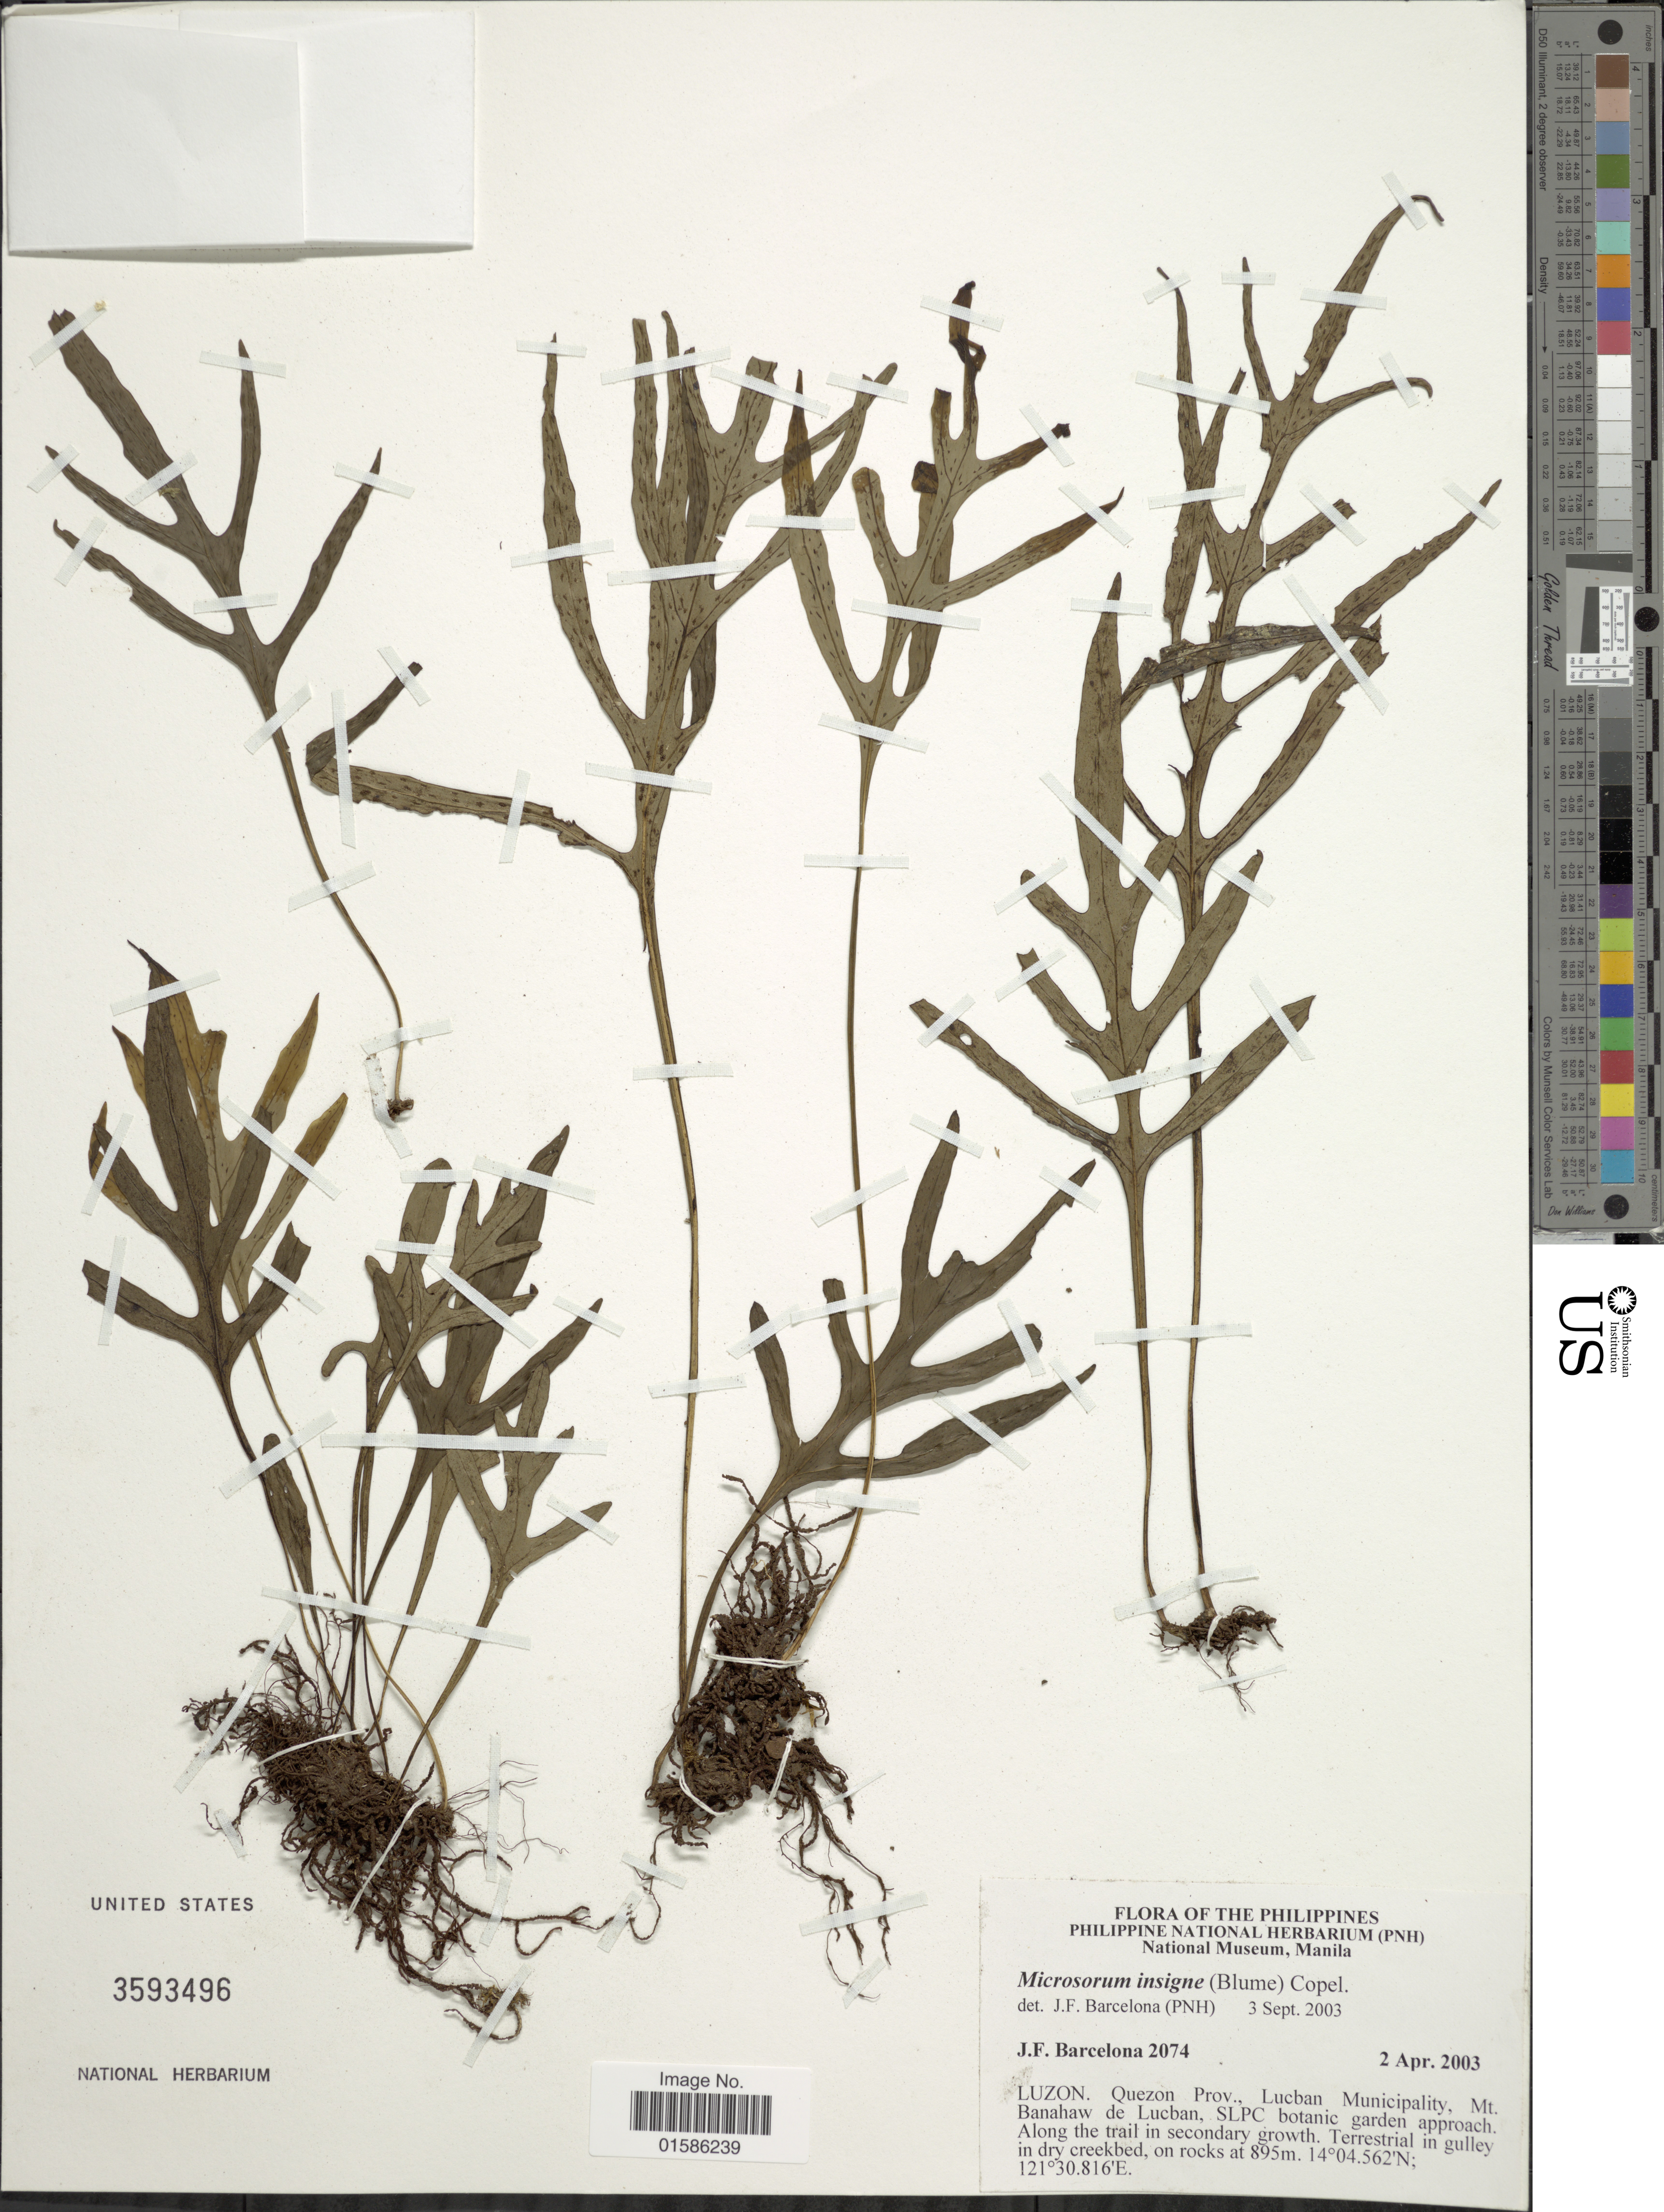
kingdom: Plantae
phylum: Tracheophyta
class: Polypodiopsida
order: Polypodiales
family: Polypodiaceae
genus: Microsorum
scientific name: Microsorum insigne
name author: (Blume) Copel.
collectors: J. F. Barcelona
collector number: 2074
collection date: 2003-04-02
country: Philippines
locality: Luzon. Quezon Prov., Lucban Municipality, Mt Banahaw de Lucban, SLPC botanic garden approach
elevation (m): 895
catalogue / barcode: US 3593496